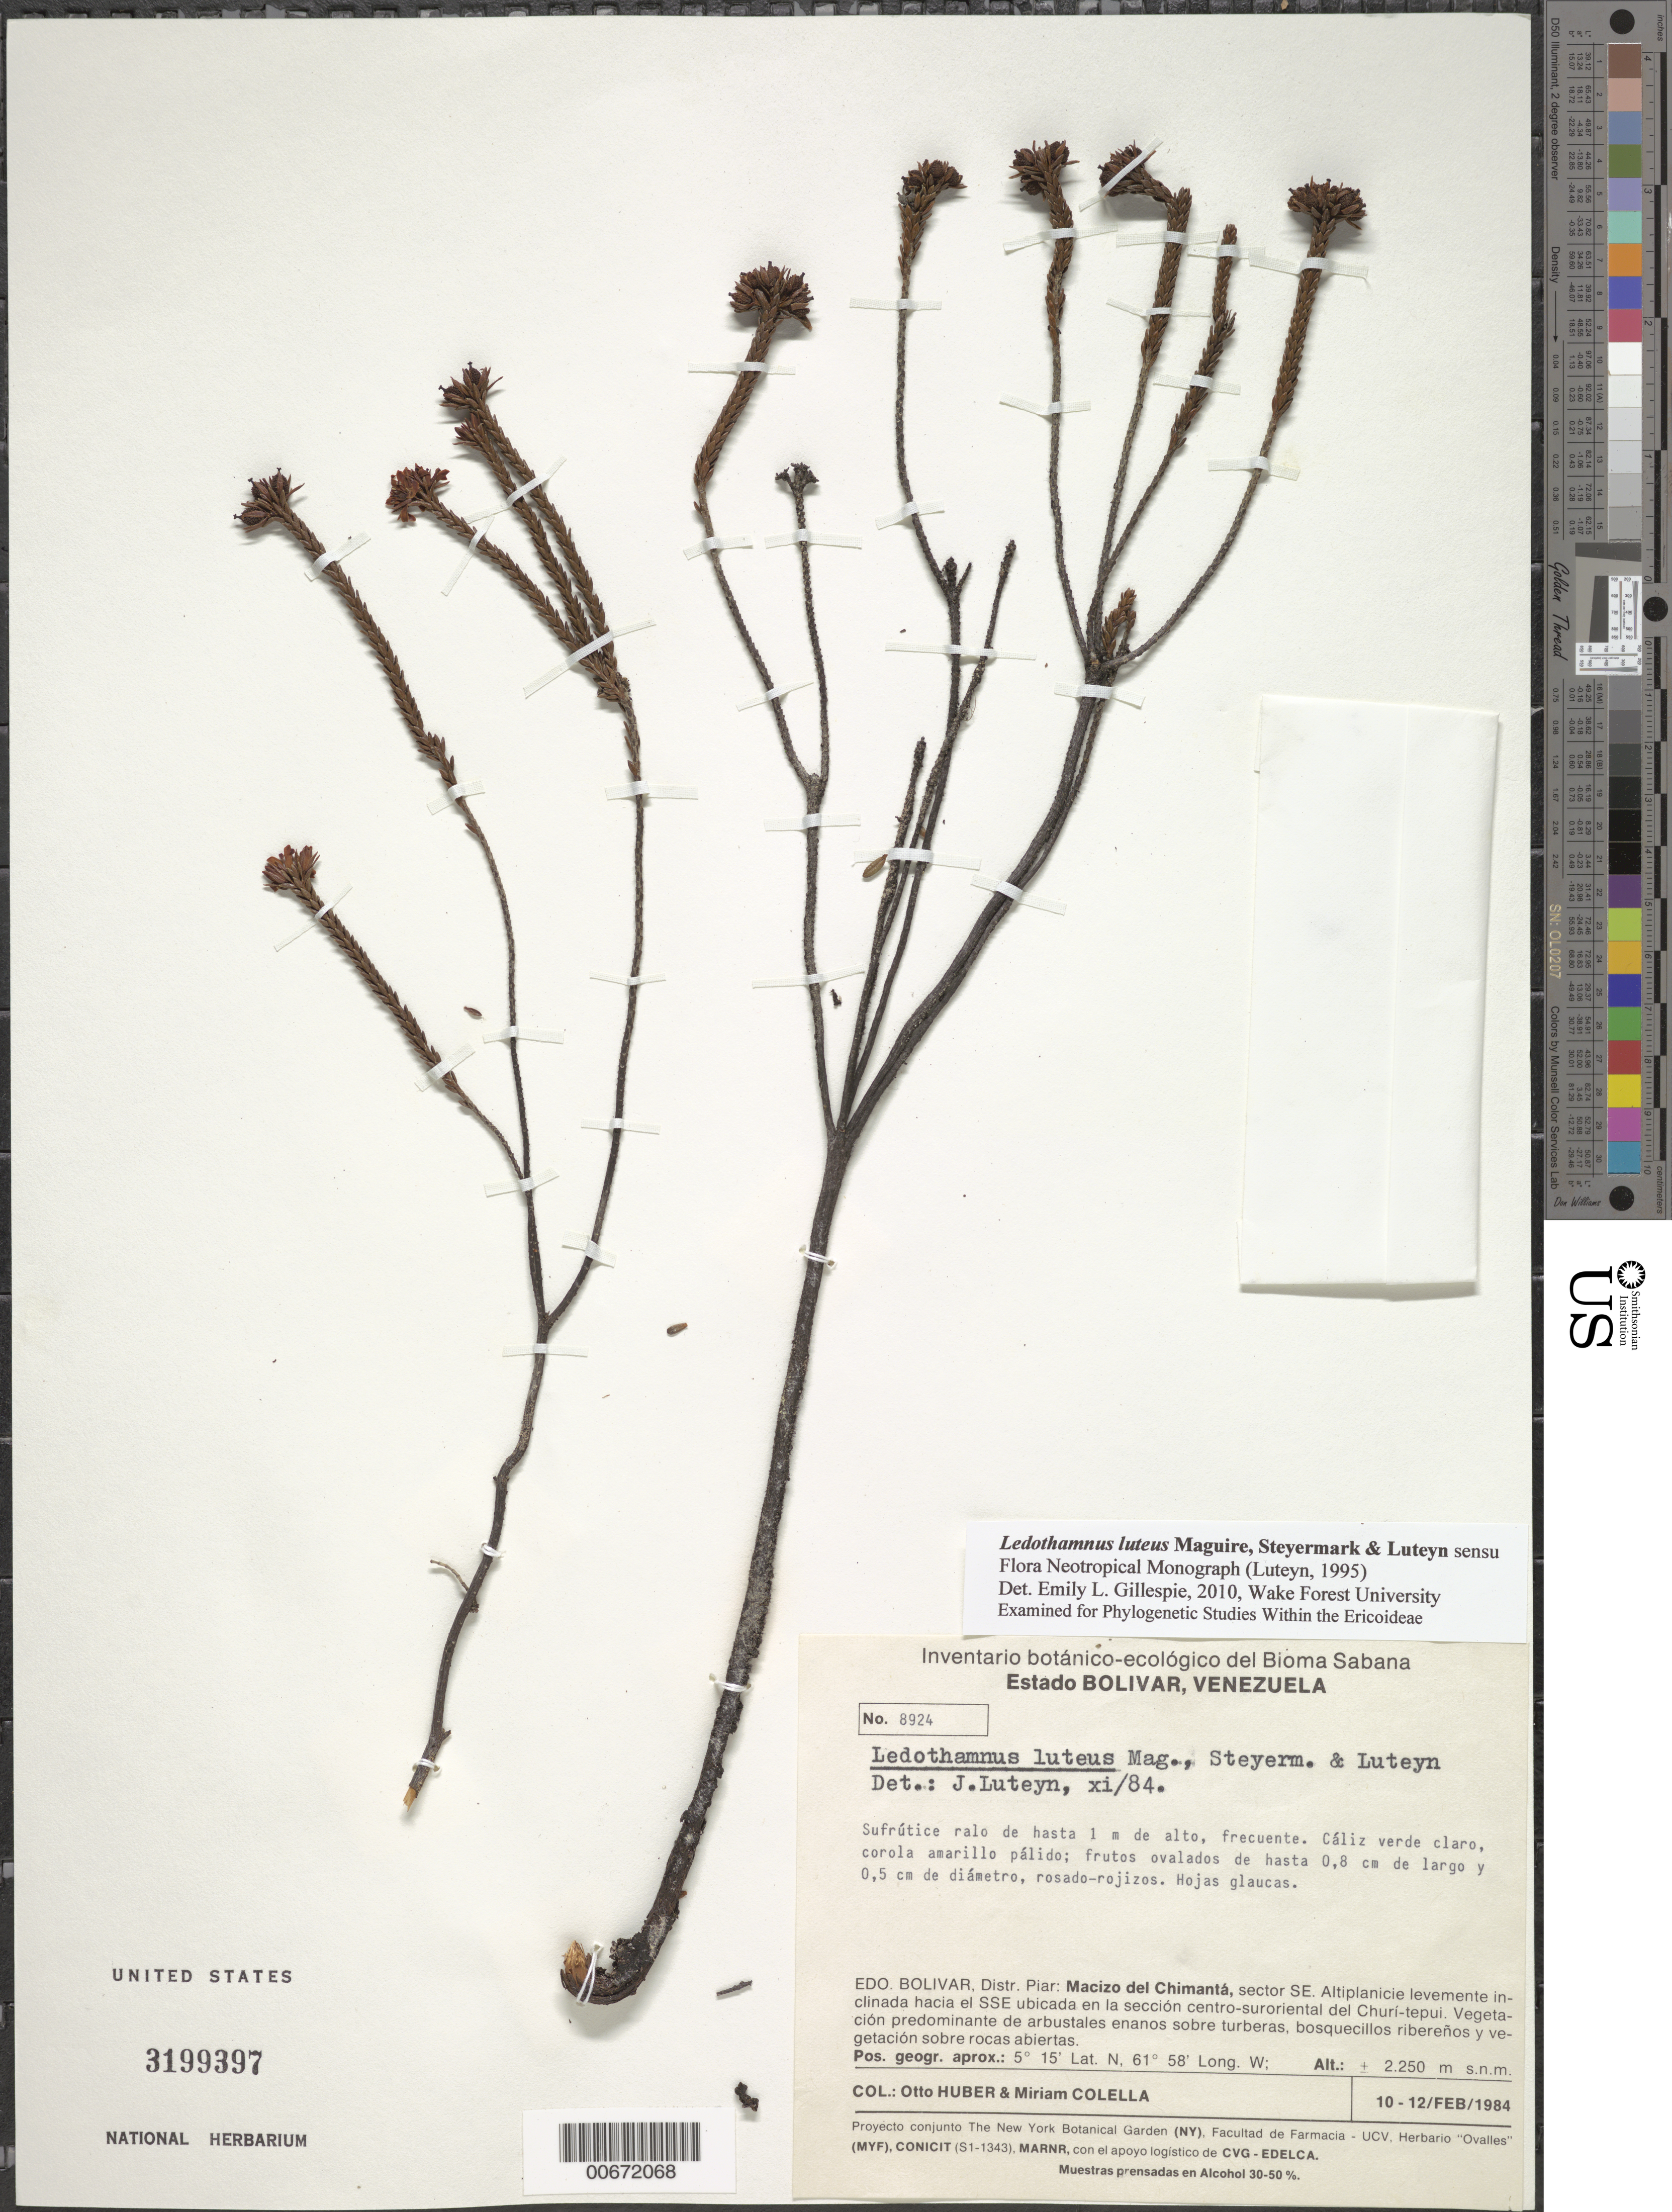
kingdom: Plantae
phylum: Tracheophyta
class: Magnoliopsida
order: Ericales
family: Ericaceae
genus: Ledothamnus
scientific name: Ledothamnus luteus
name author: Maguire et al.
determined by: Luteyn, J. L.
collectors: O. Huber & M. Colella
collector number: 8924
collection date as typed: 10-Feb-84 to 12-Feb-84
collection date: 1984-02-10/1984-02-12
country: Venezuela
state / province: Bolívar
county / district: Piar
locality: Macizo del Chimantá, sector SE del Apacará-tepuí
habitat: Vegetación de arbustales enanos sobre turberas, bosquecillos ribereños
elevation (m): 2250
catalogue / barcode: US 3199397